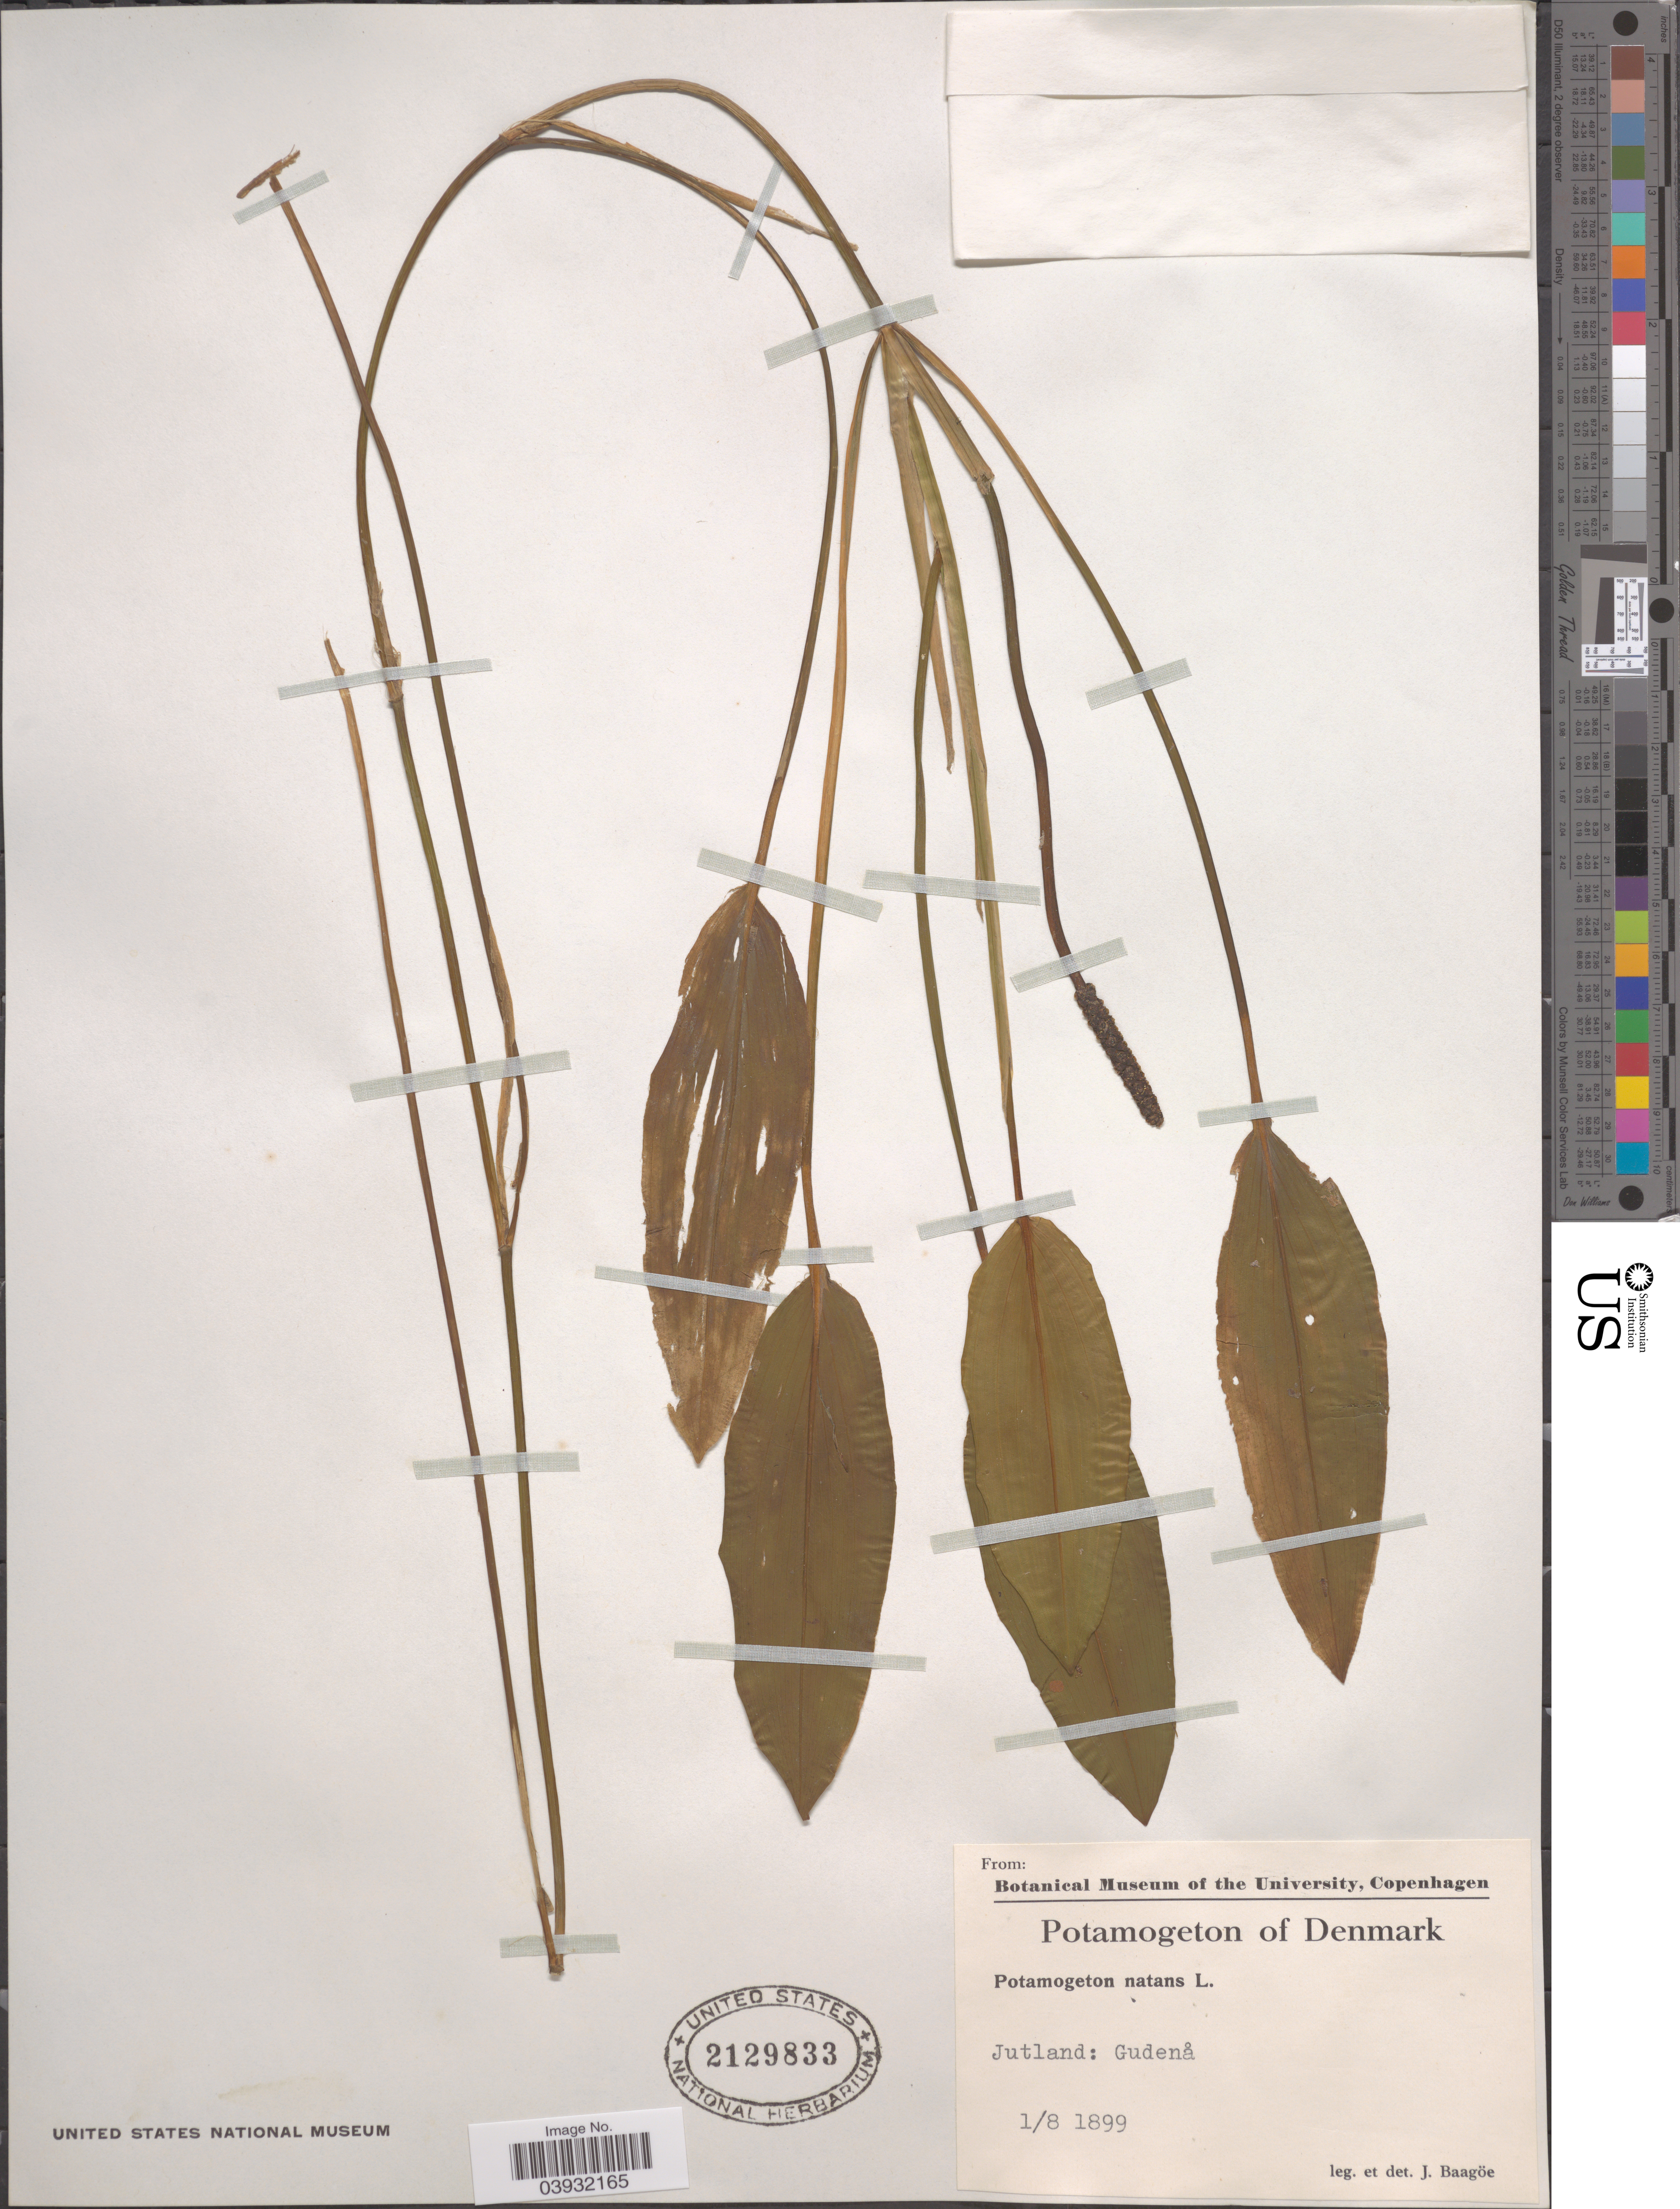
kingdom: Plantae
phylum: Tracheophyta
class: Liliopsida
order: Alismatales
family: Potamogetonaceae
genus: Potamogeton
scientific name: Potamogeton natans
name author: L.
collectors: J. Baagoe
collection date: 1899-08-01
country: Denmark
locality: Jutland: Gudenå.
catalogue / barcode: US 2129833